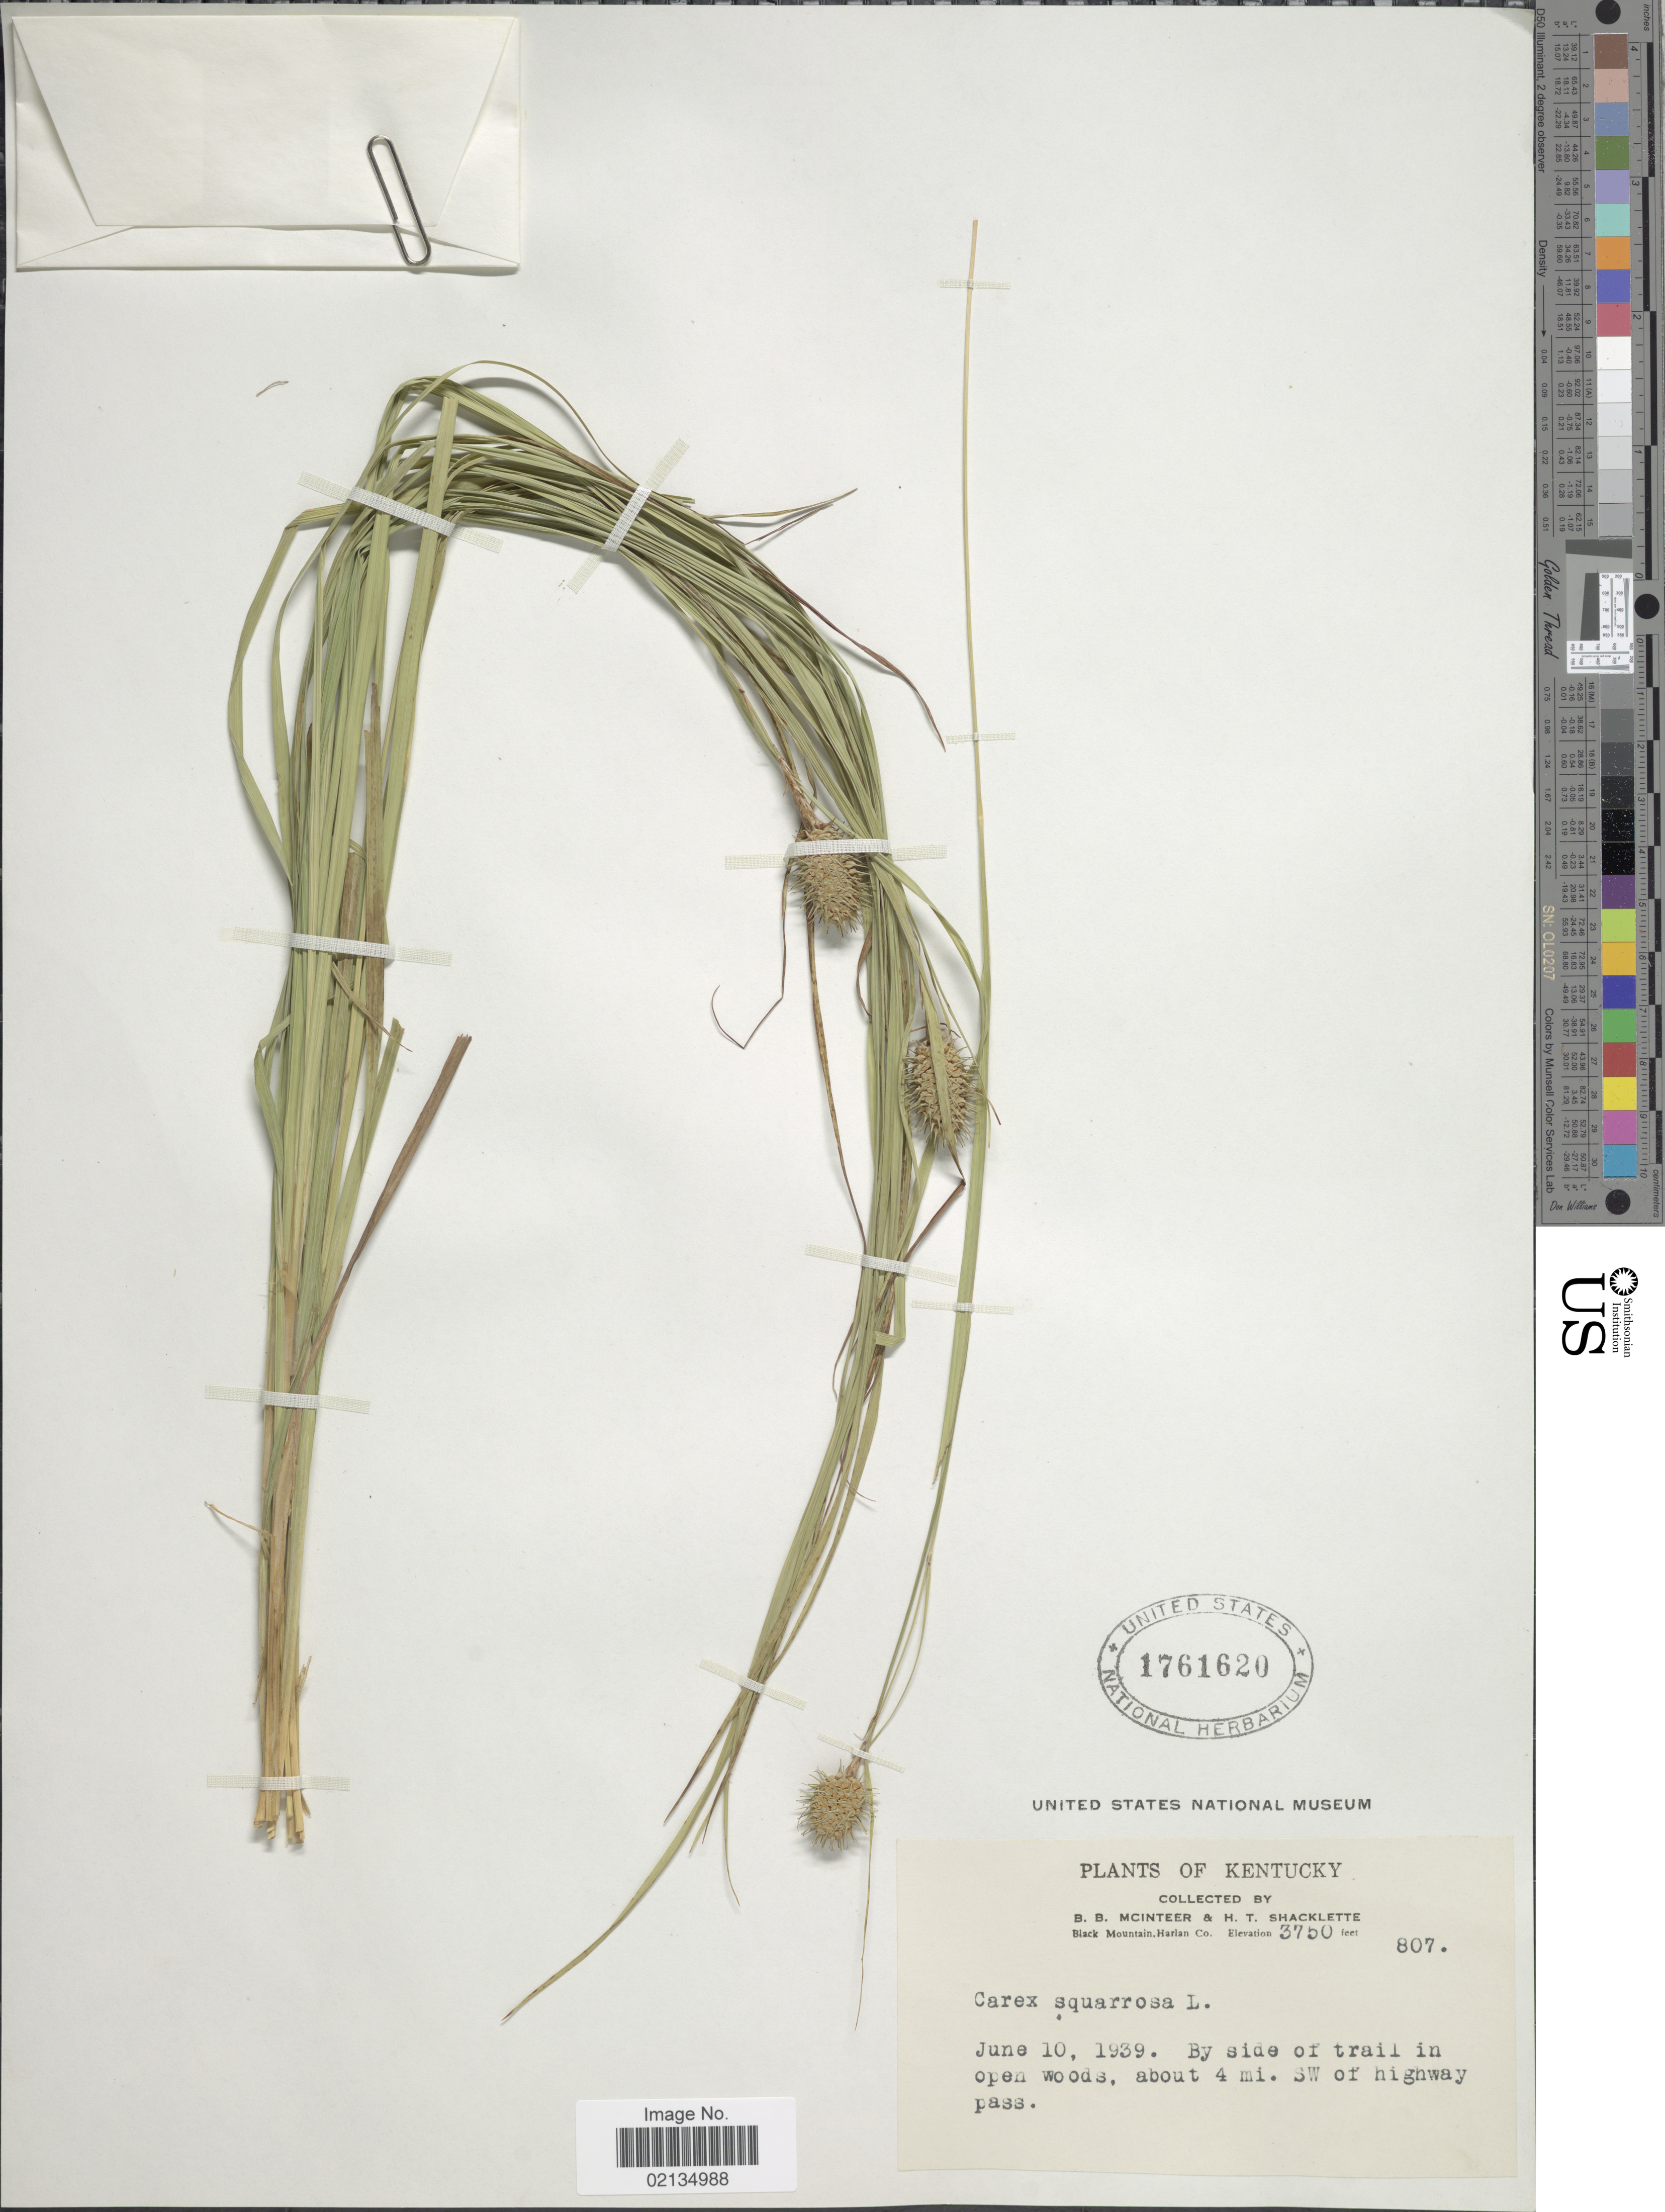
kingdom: Plantae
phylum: Tracheophyta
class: Liliopsida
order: Poales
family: Cyperaceae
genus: Carex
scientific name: Carex squarrosa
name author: L.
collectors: B. McInteer & H. Shacklette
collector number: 807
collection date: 1939-06-10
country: United States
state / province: Kentucky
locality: Kentucky, Black Mountain, Harian Co., By side of trail in open woods, about 4 mi. SW of highway pass.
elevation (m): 1143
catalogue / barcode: US 1761620